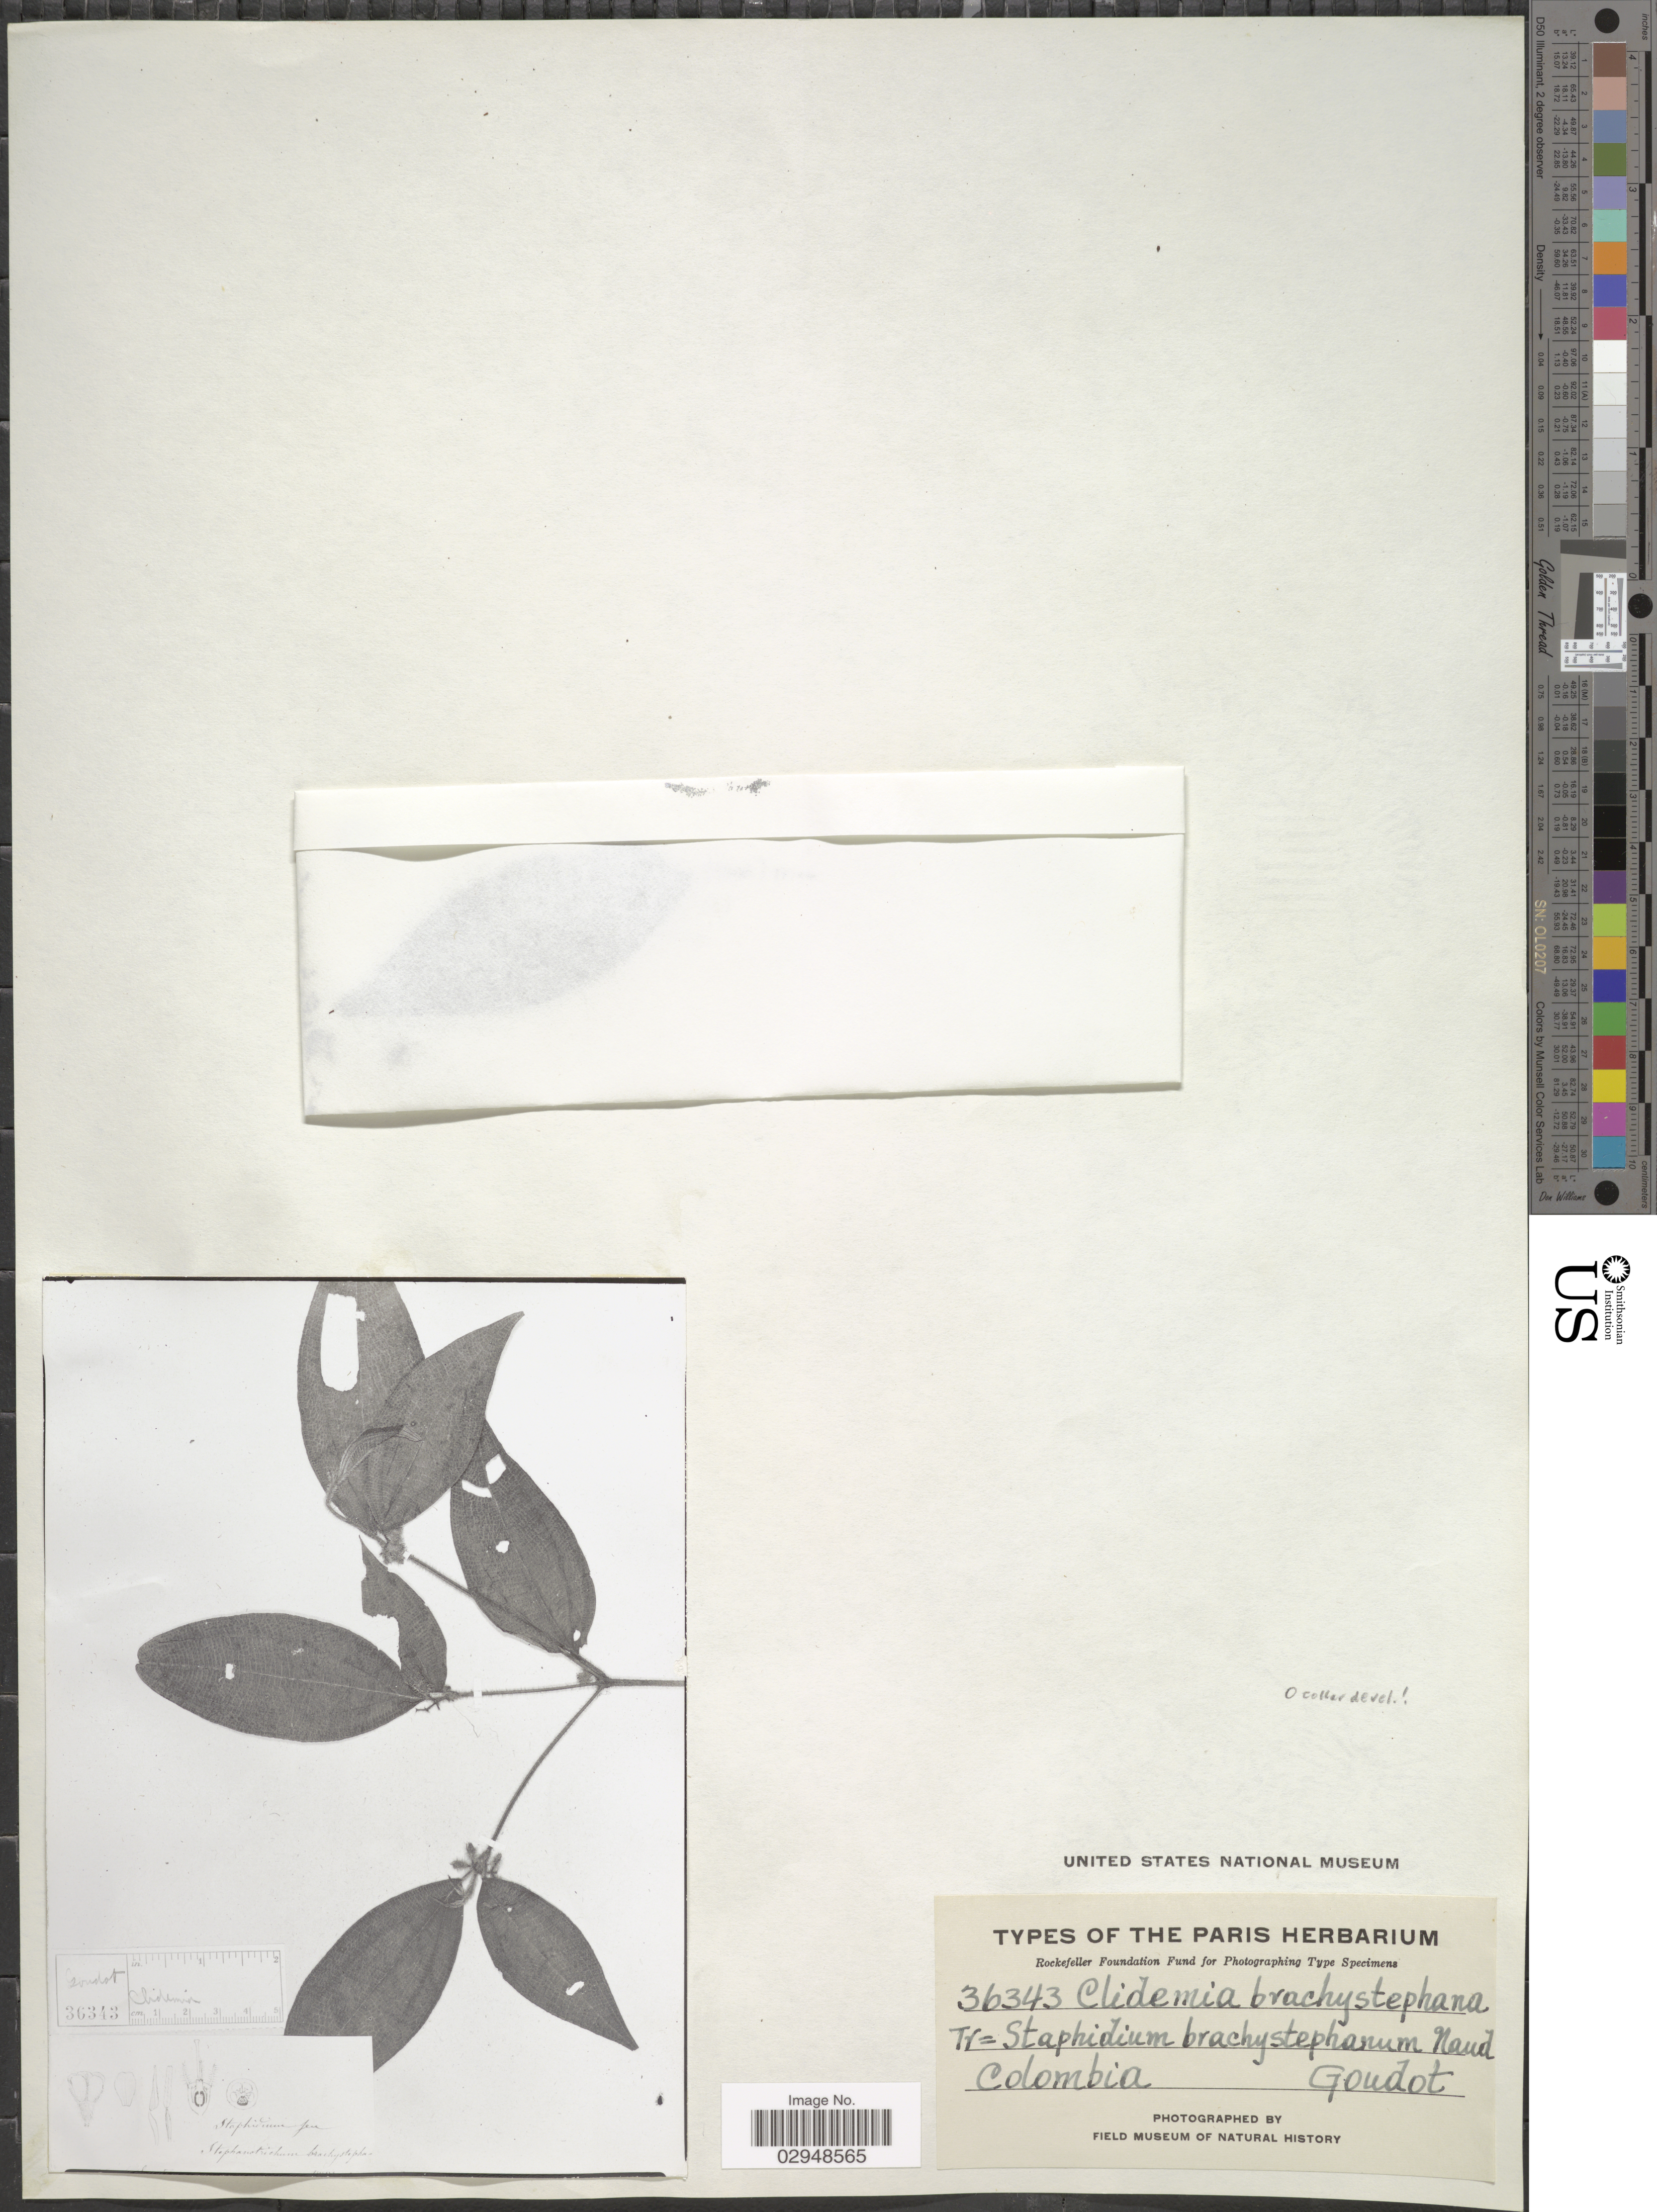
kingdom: Plantae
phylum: Tracheophyta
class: Magnoliopsida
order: Myrtales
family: Melastomataceae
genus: Clidemia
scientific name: Clidemia brachystephana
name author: (Naudin) Triana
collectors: -. Goudot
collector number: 36343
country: Colombia